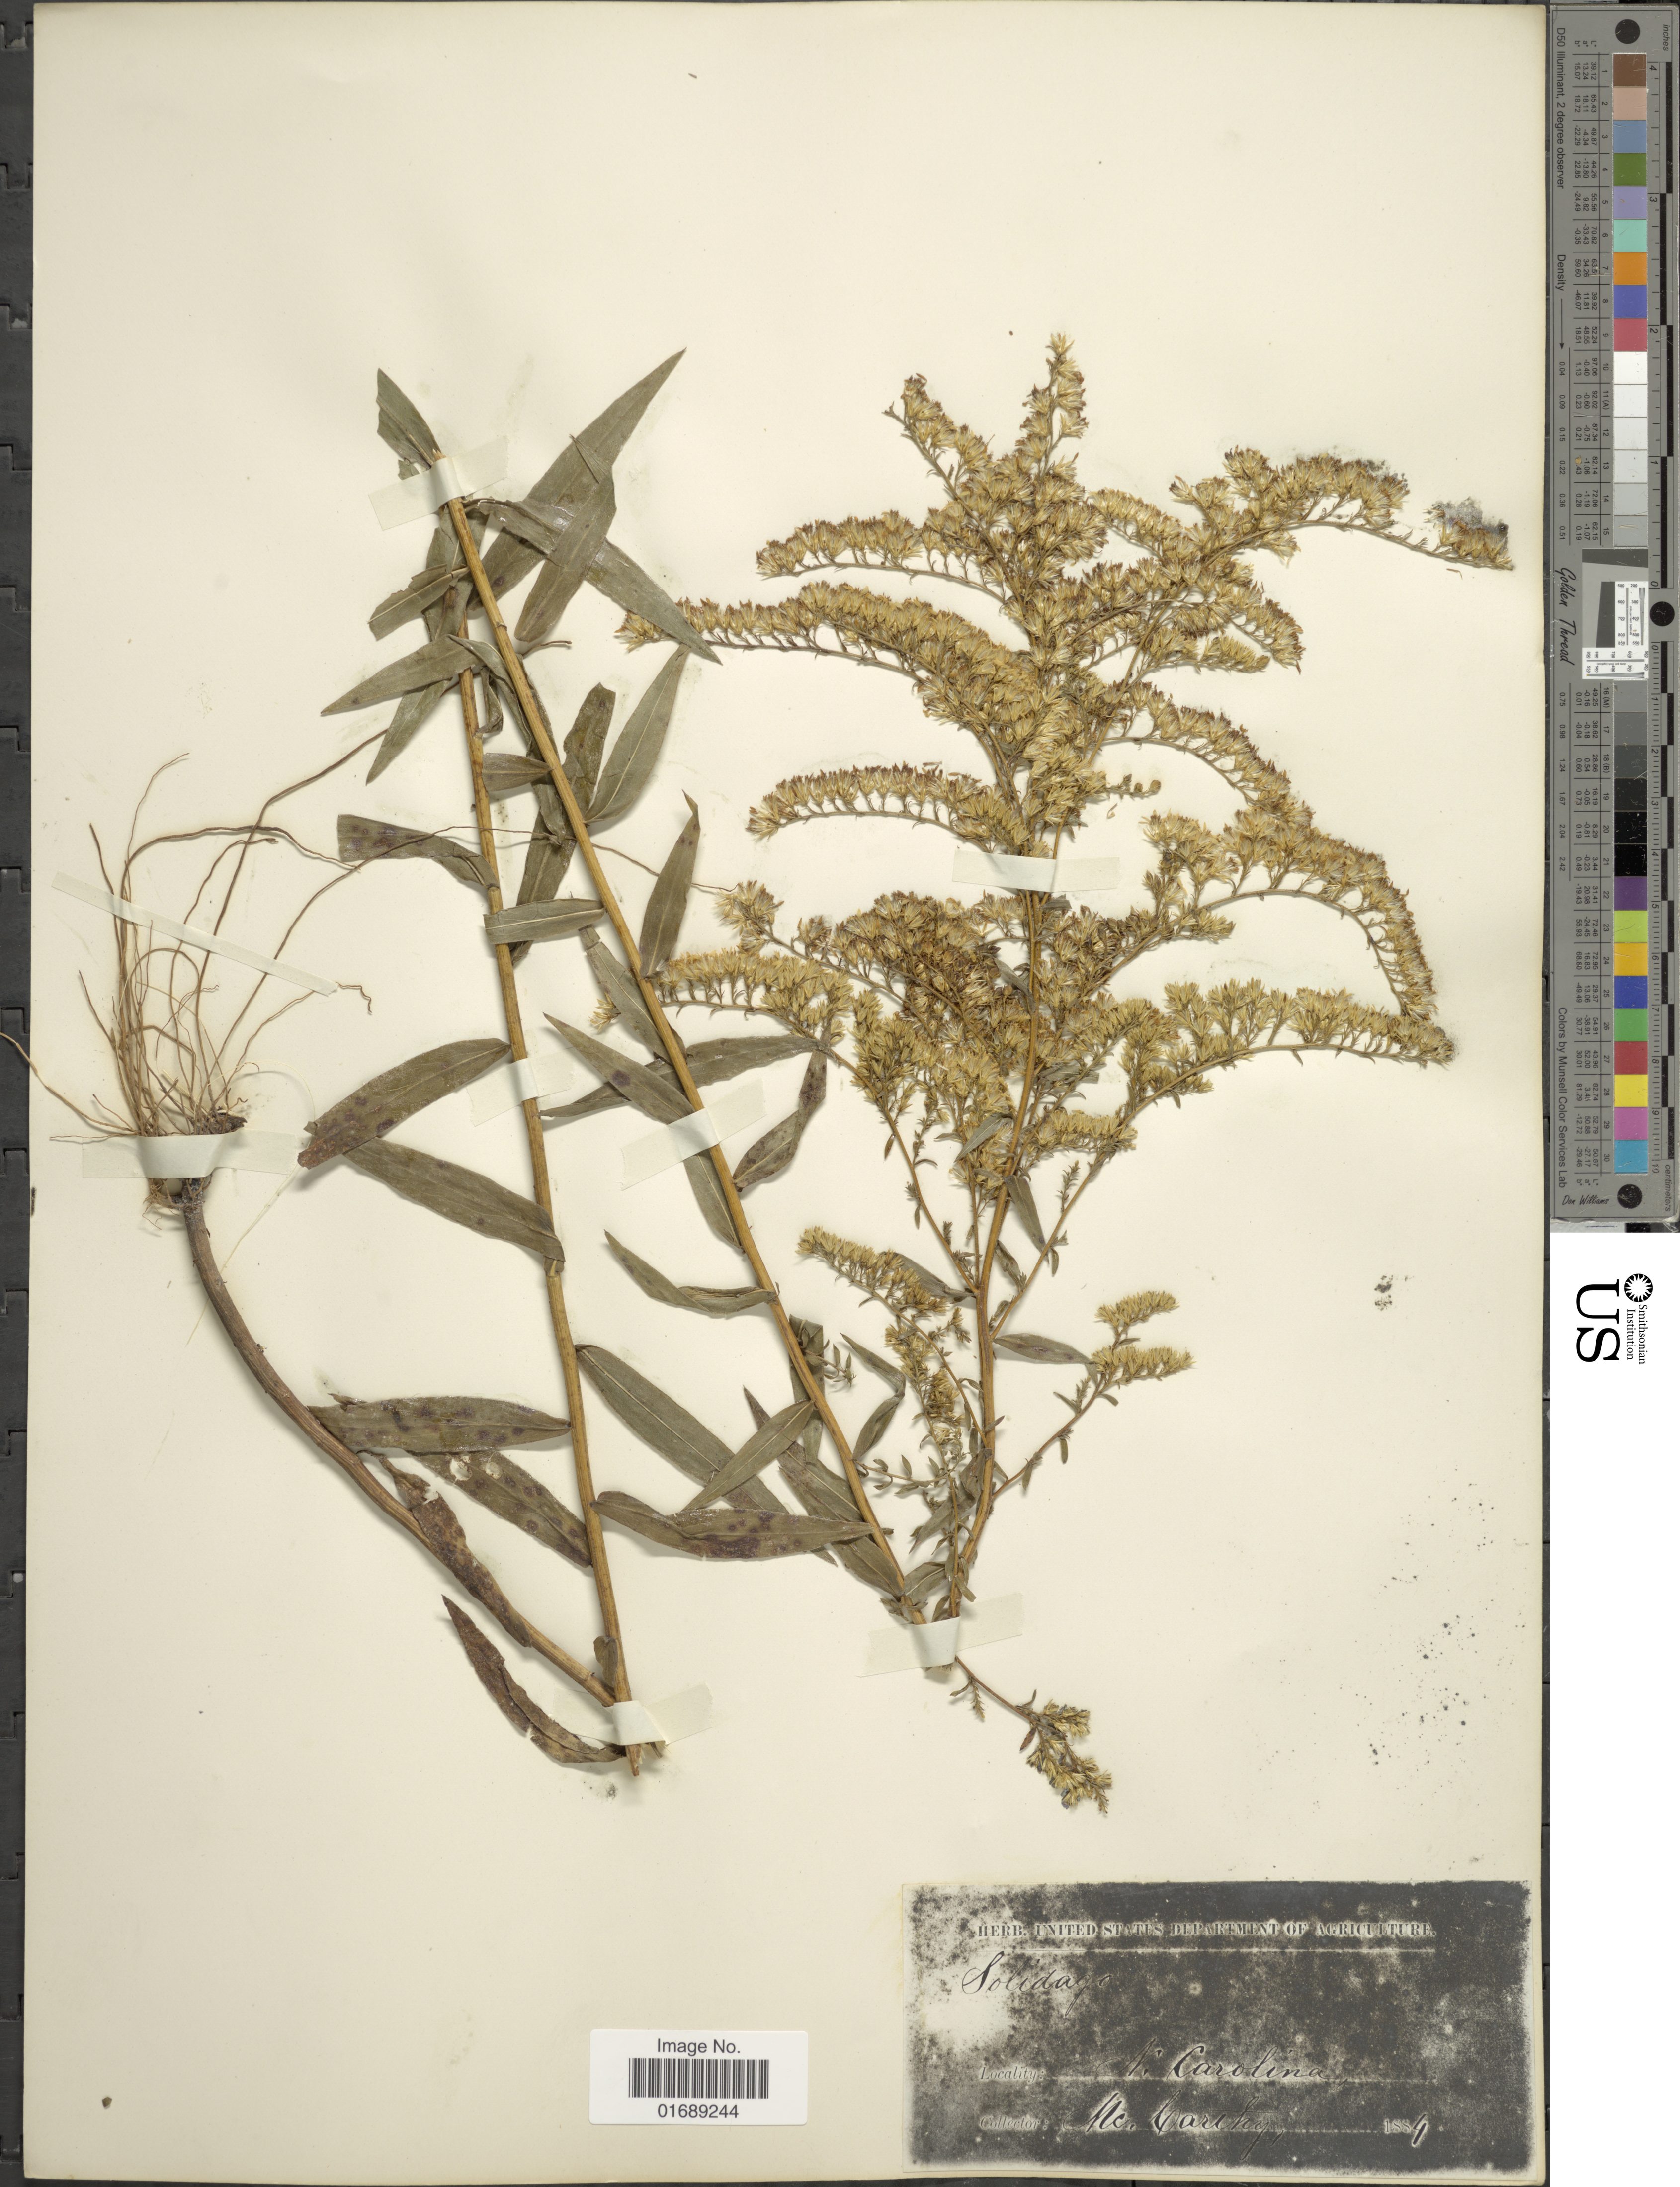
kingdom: Plantae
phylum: Tracheophyta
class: Magnoliopsida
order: Asterales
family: Asteraceae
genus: Solidago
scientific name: Solidago odora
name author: Aiton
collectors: -- McCarthy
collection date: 1884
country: United States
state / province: North Carolina